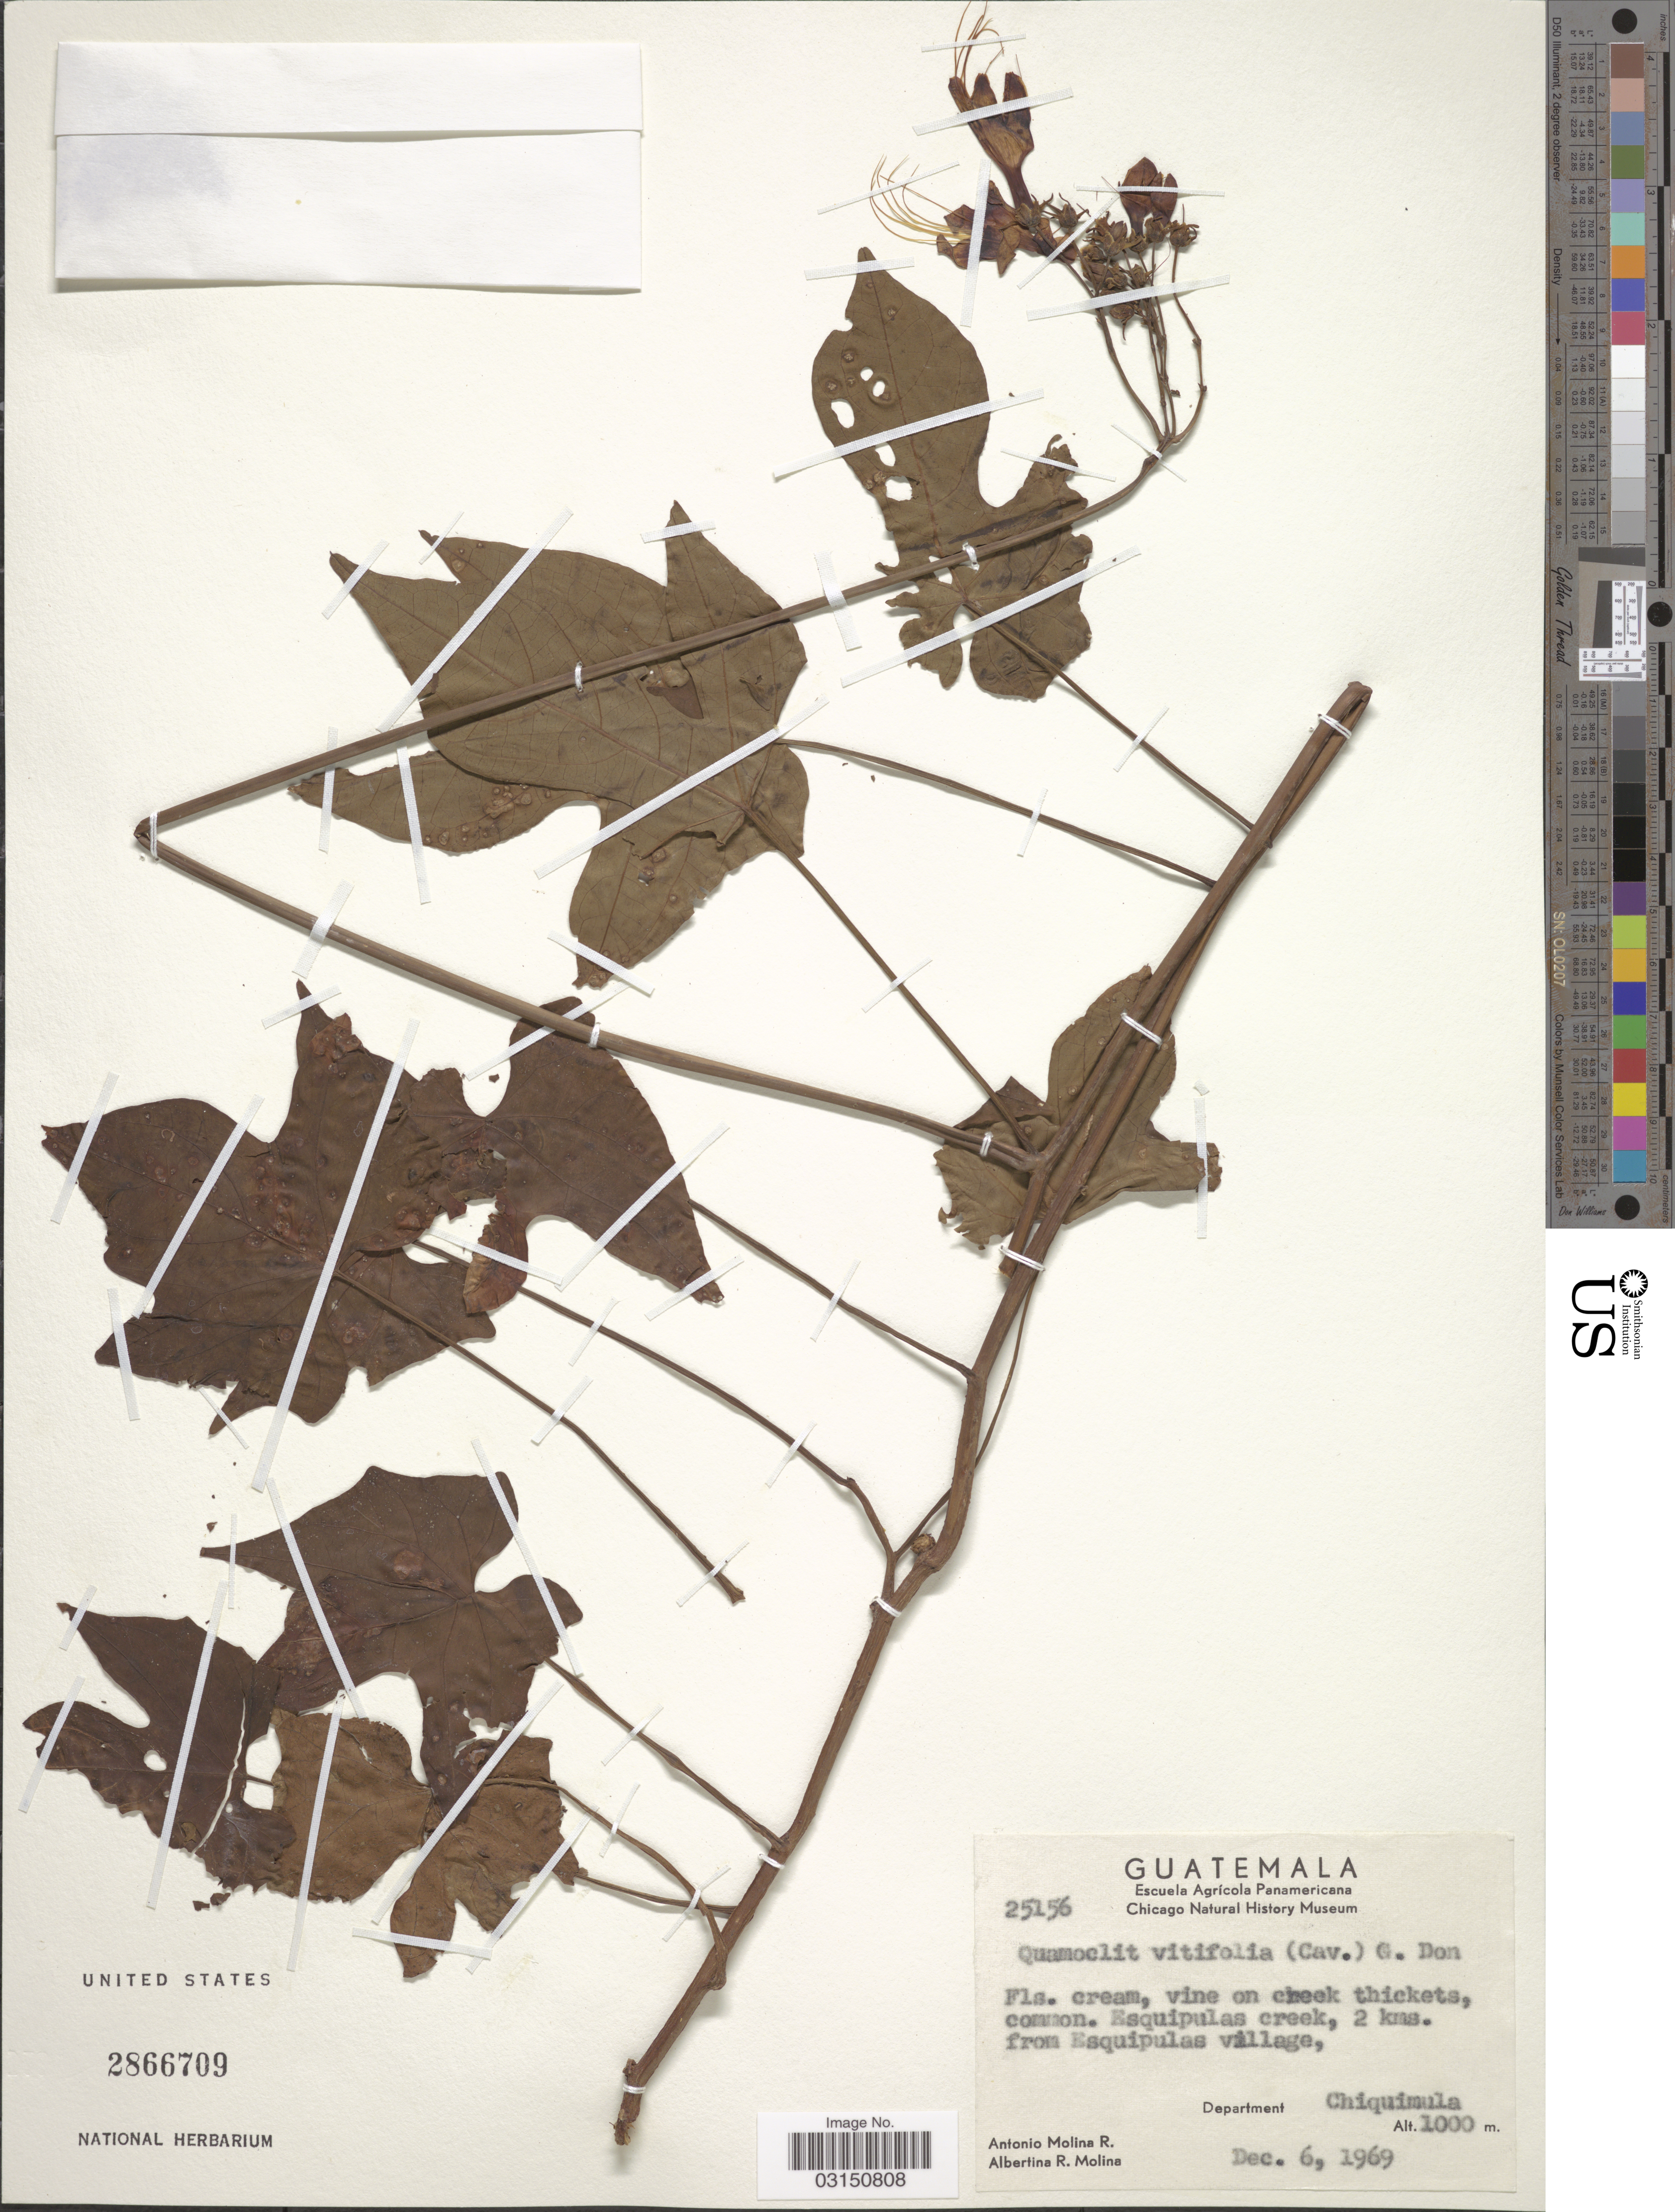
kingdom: Plantae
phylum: Tracheophyta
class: Magnoliopsida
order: Solanales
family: Convolvulaceae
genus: Ipomoea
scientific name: Ipomoea neei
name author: (Spreng.) O'Donell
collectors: A. Molina R. & A. R. Molina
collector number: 25156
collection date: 1969-12-06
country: Guatemala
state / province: Chiquimula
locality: Esquipulas creek, 2 kms. from Esquipulas village, Department Chiquimula.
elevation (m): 1000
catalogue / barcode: US 2866709